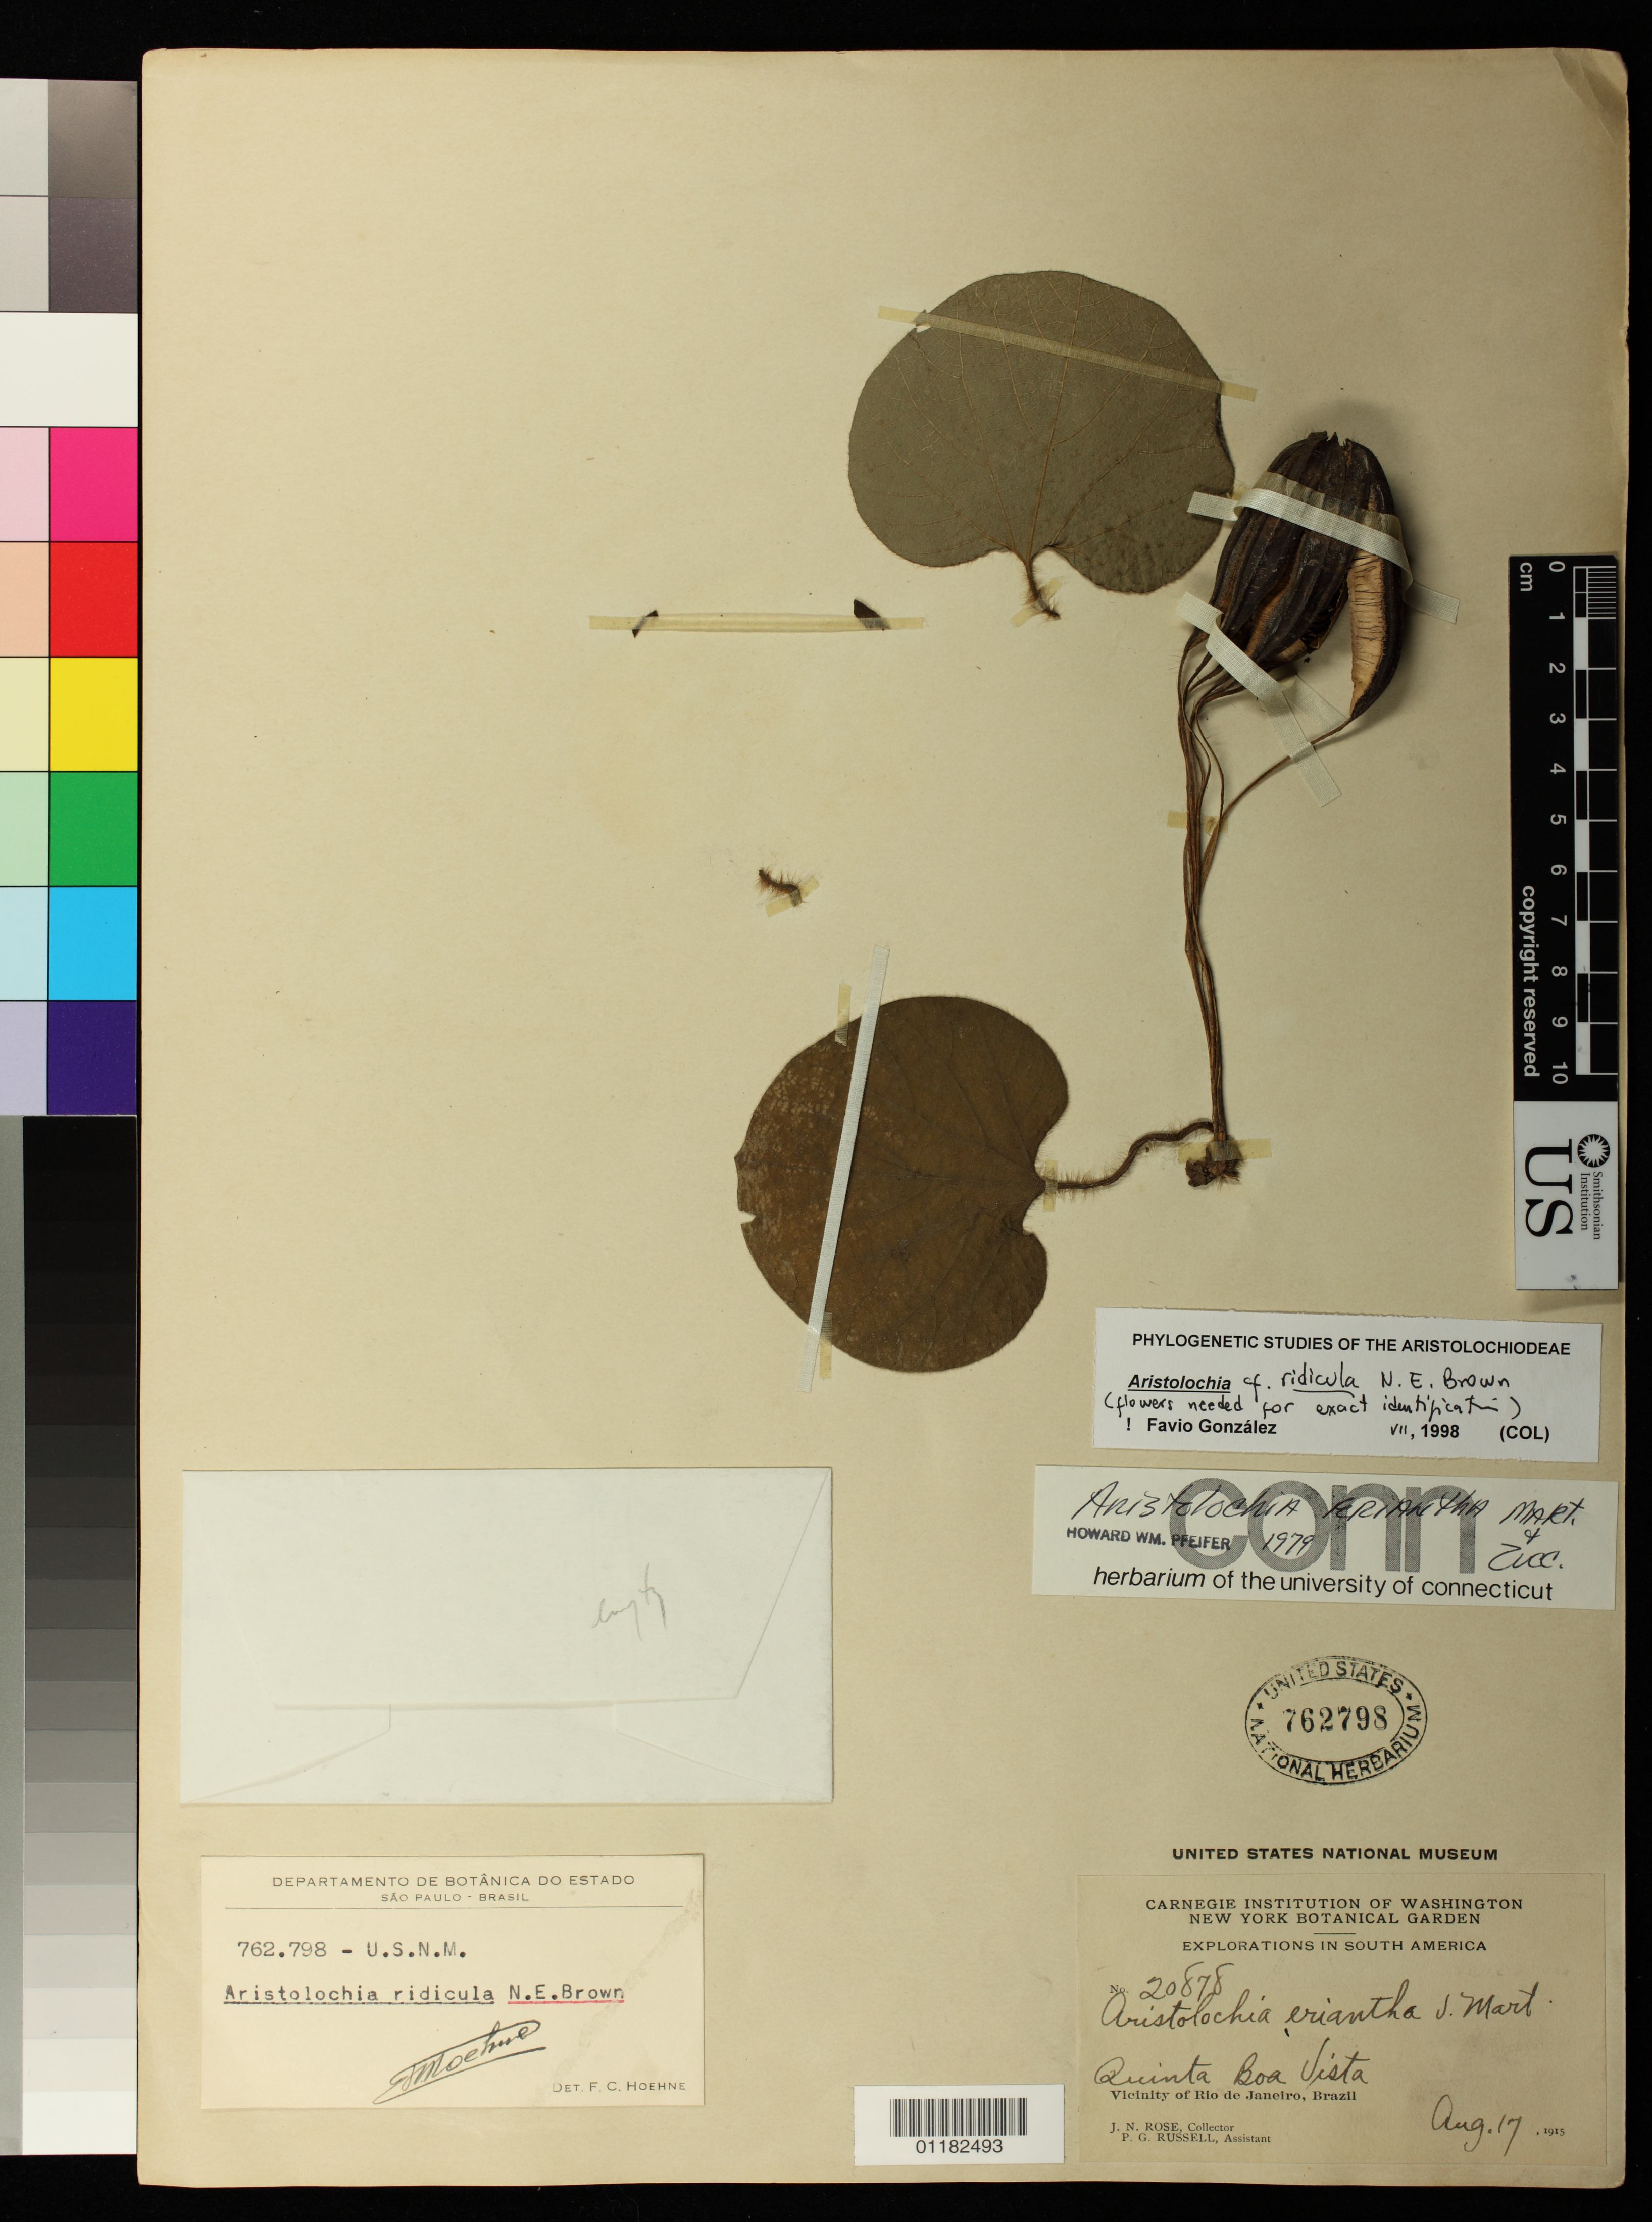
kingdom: Plantae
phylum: Tracheophyta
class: Magnoliopsida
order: Piperales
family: Aristolochiaceae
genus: Aristolochia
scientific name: Aristolochia ridicula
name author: N.E. Br.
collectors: J. N. Rose & G. Rose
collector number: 20878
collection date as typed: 17 Aug 1915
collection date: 1915-08-17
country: Brazil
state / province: Rio de Janeiro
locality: Quinta boa vista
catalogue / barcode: US 762798